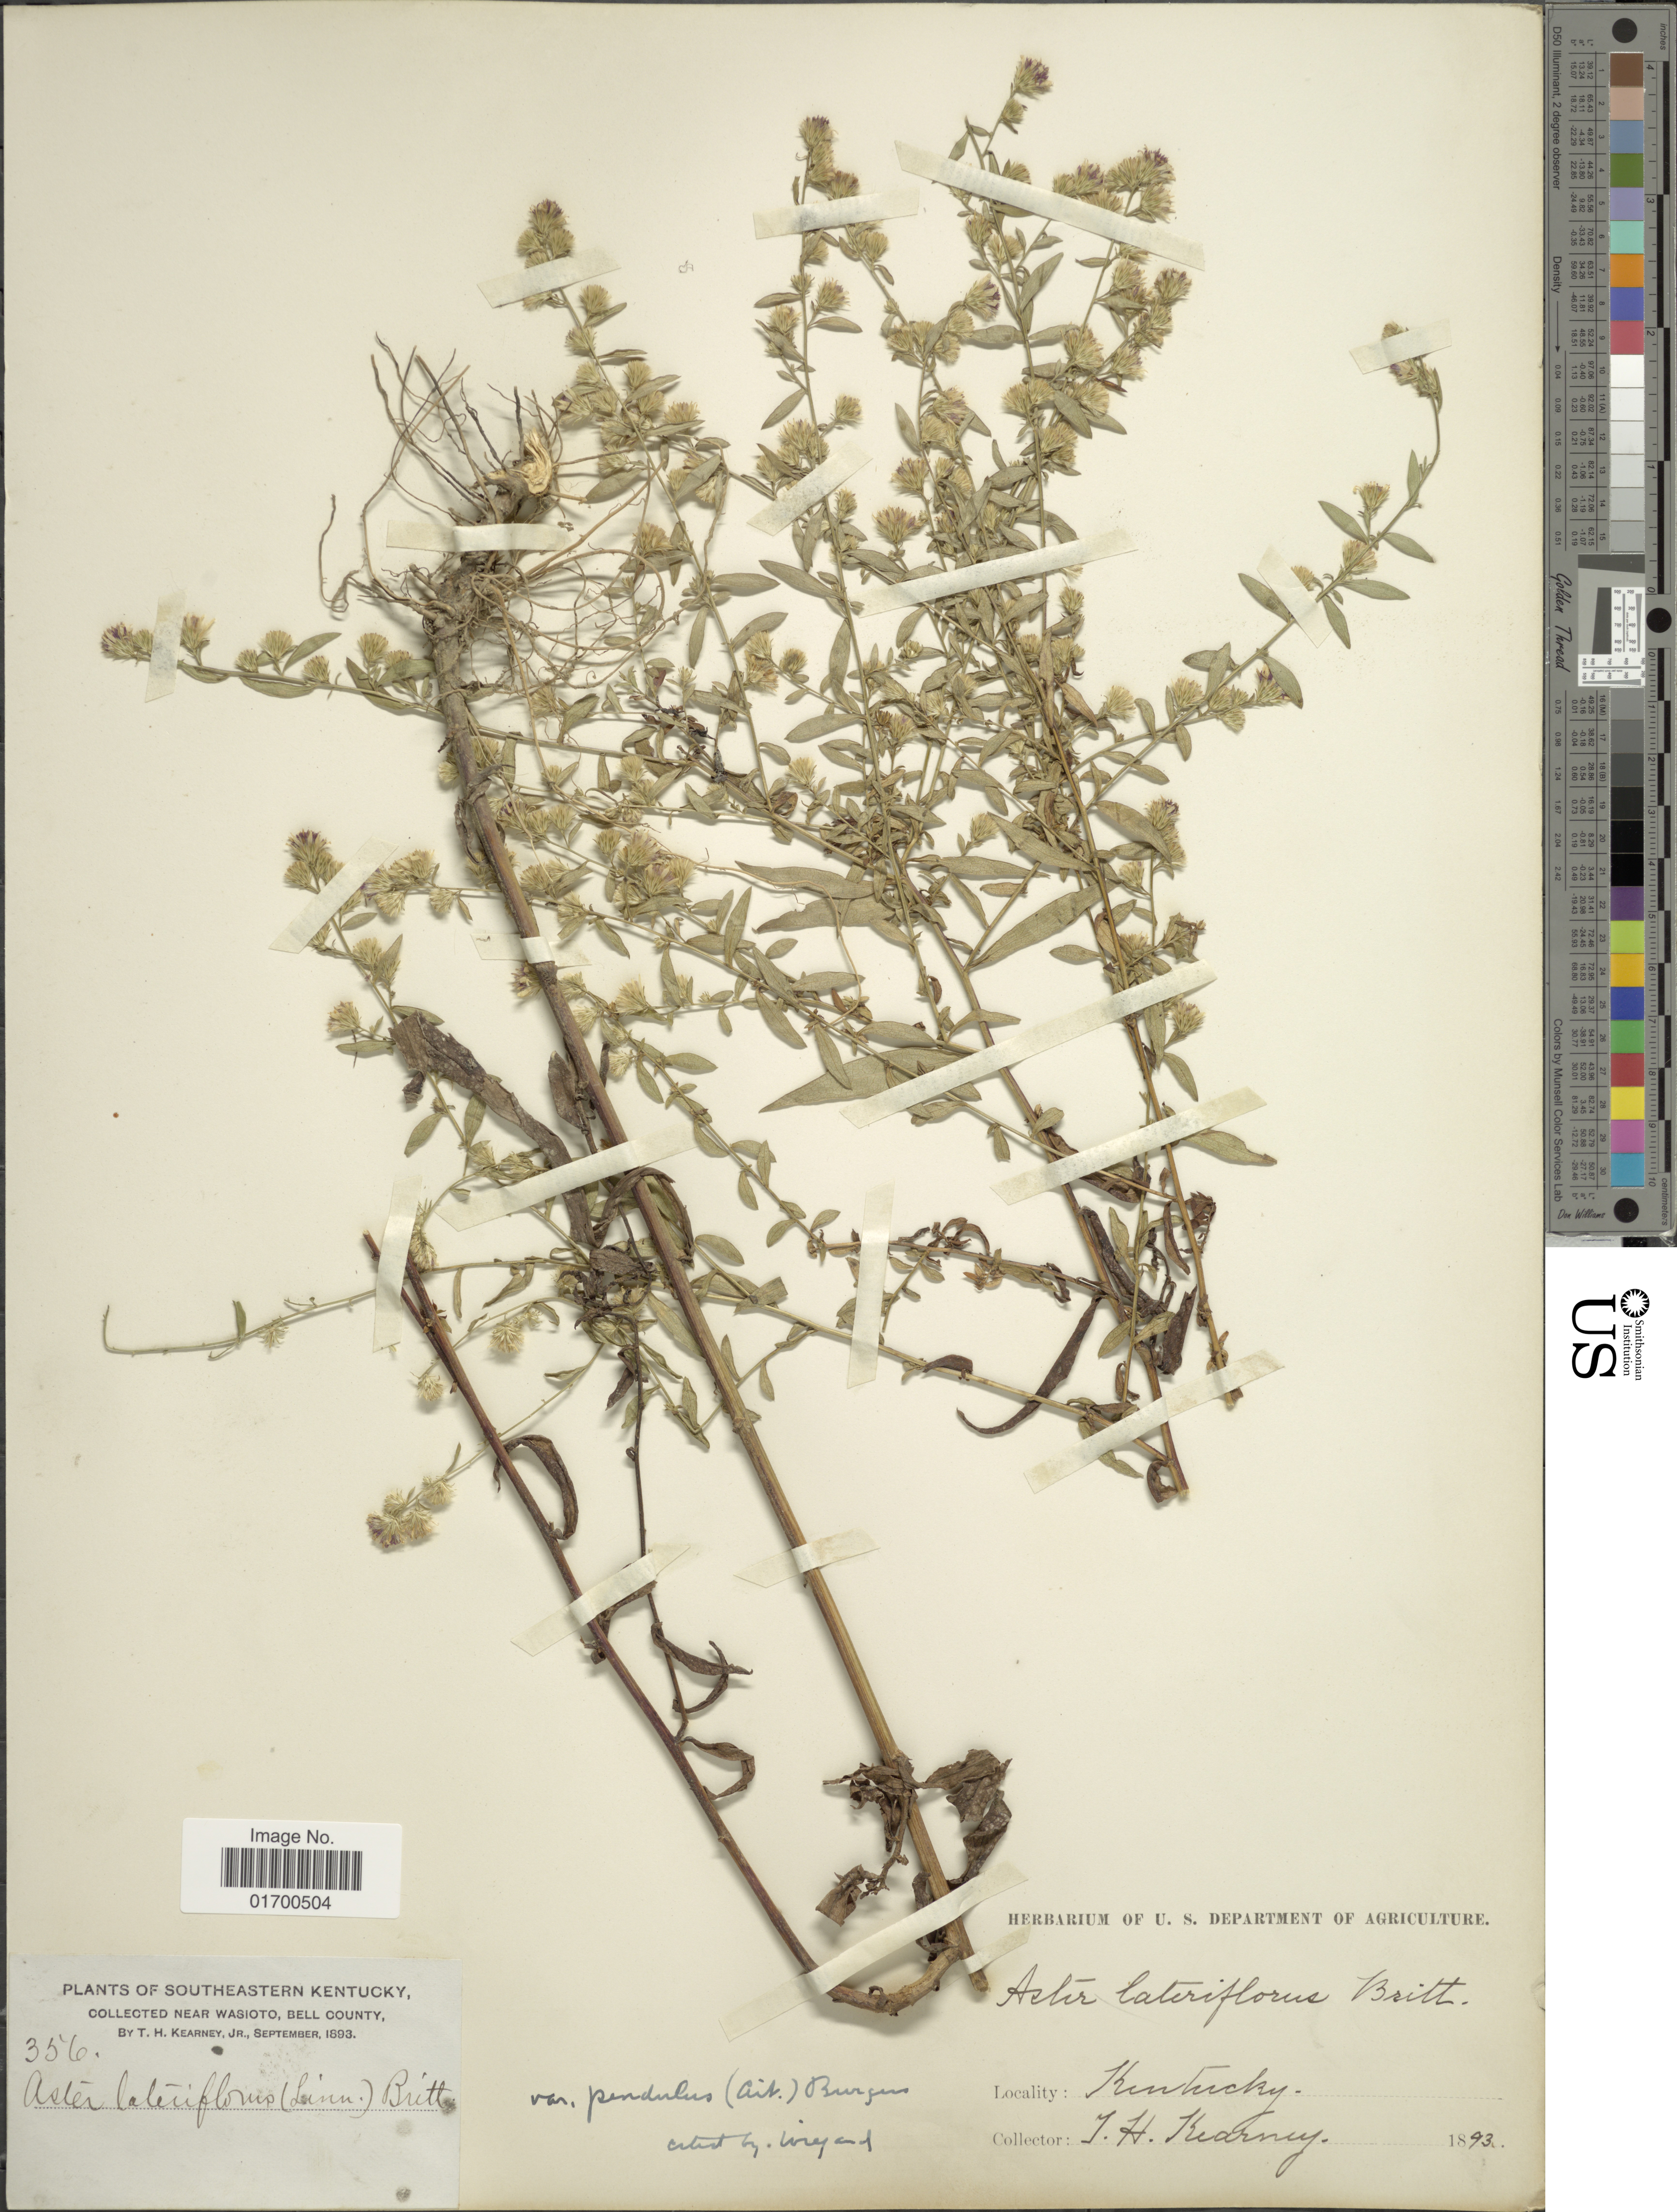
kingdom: Plantae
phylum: Tracheophyta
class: Magnoliopsida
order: Asterales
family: Asteraceae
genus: Symphyotrichum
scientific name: Symphyotrichum lateriflorum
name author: (L.) Á. Löve & D. Löve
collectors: T. H. Kearney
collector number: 356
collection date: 1893-09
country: United States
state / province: Kentucky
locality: Southeastern Kentucky, near Wasioto, Bell County